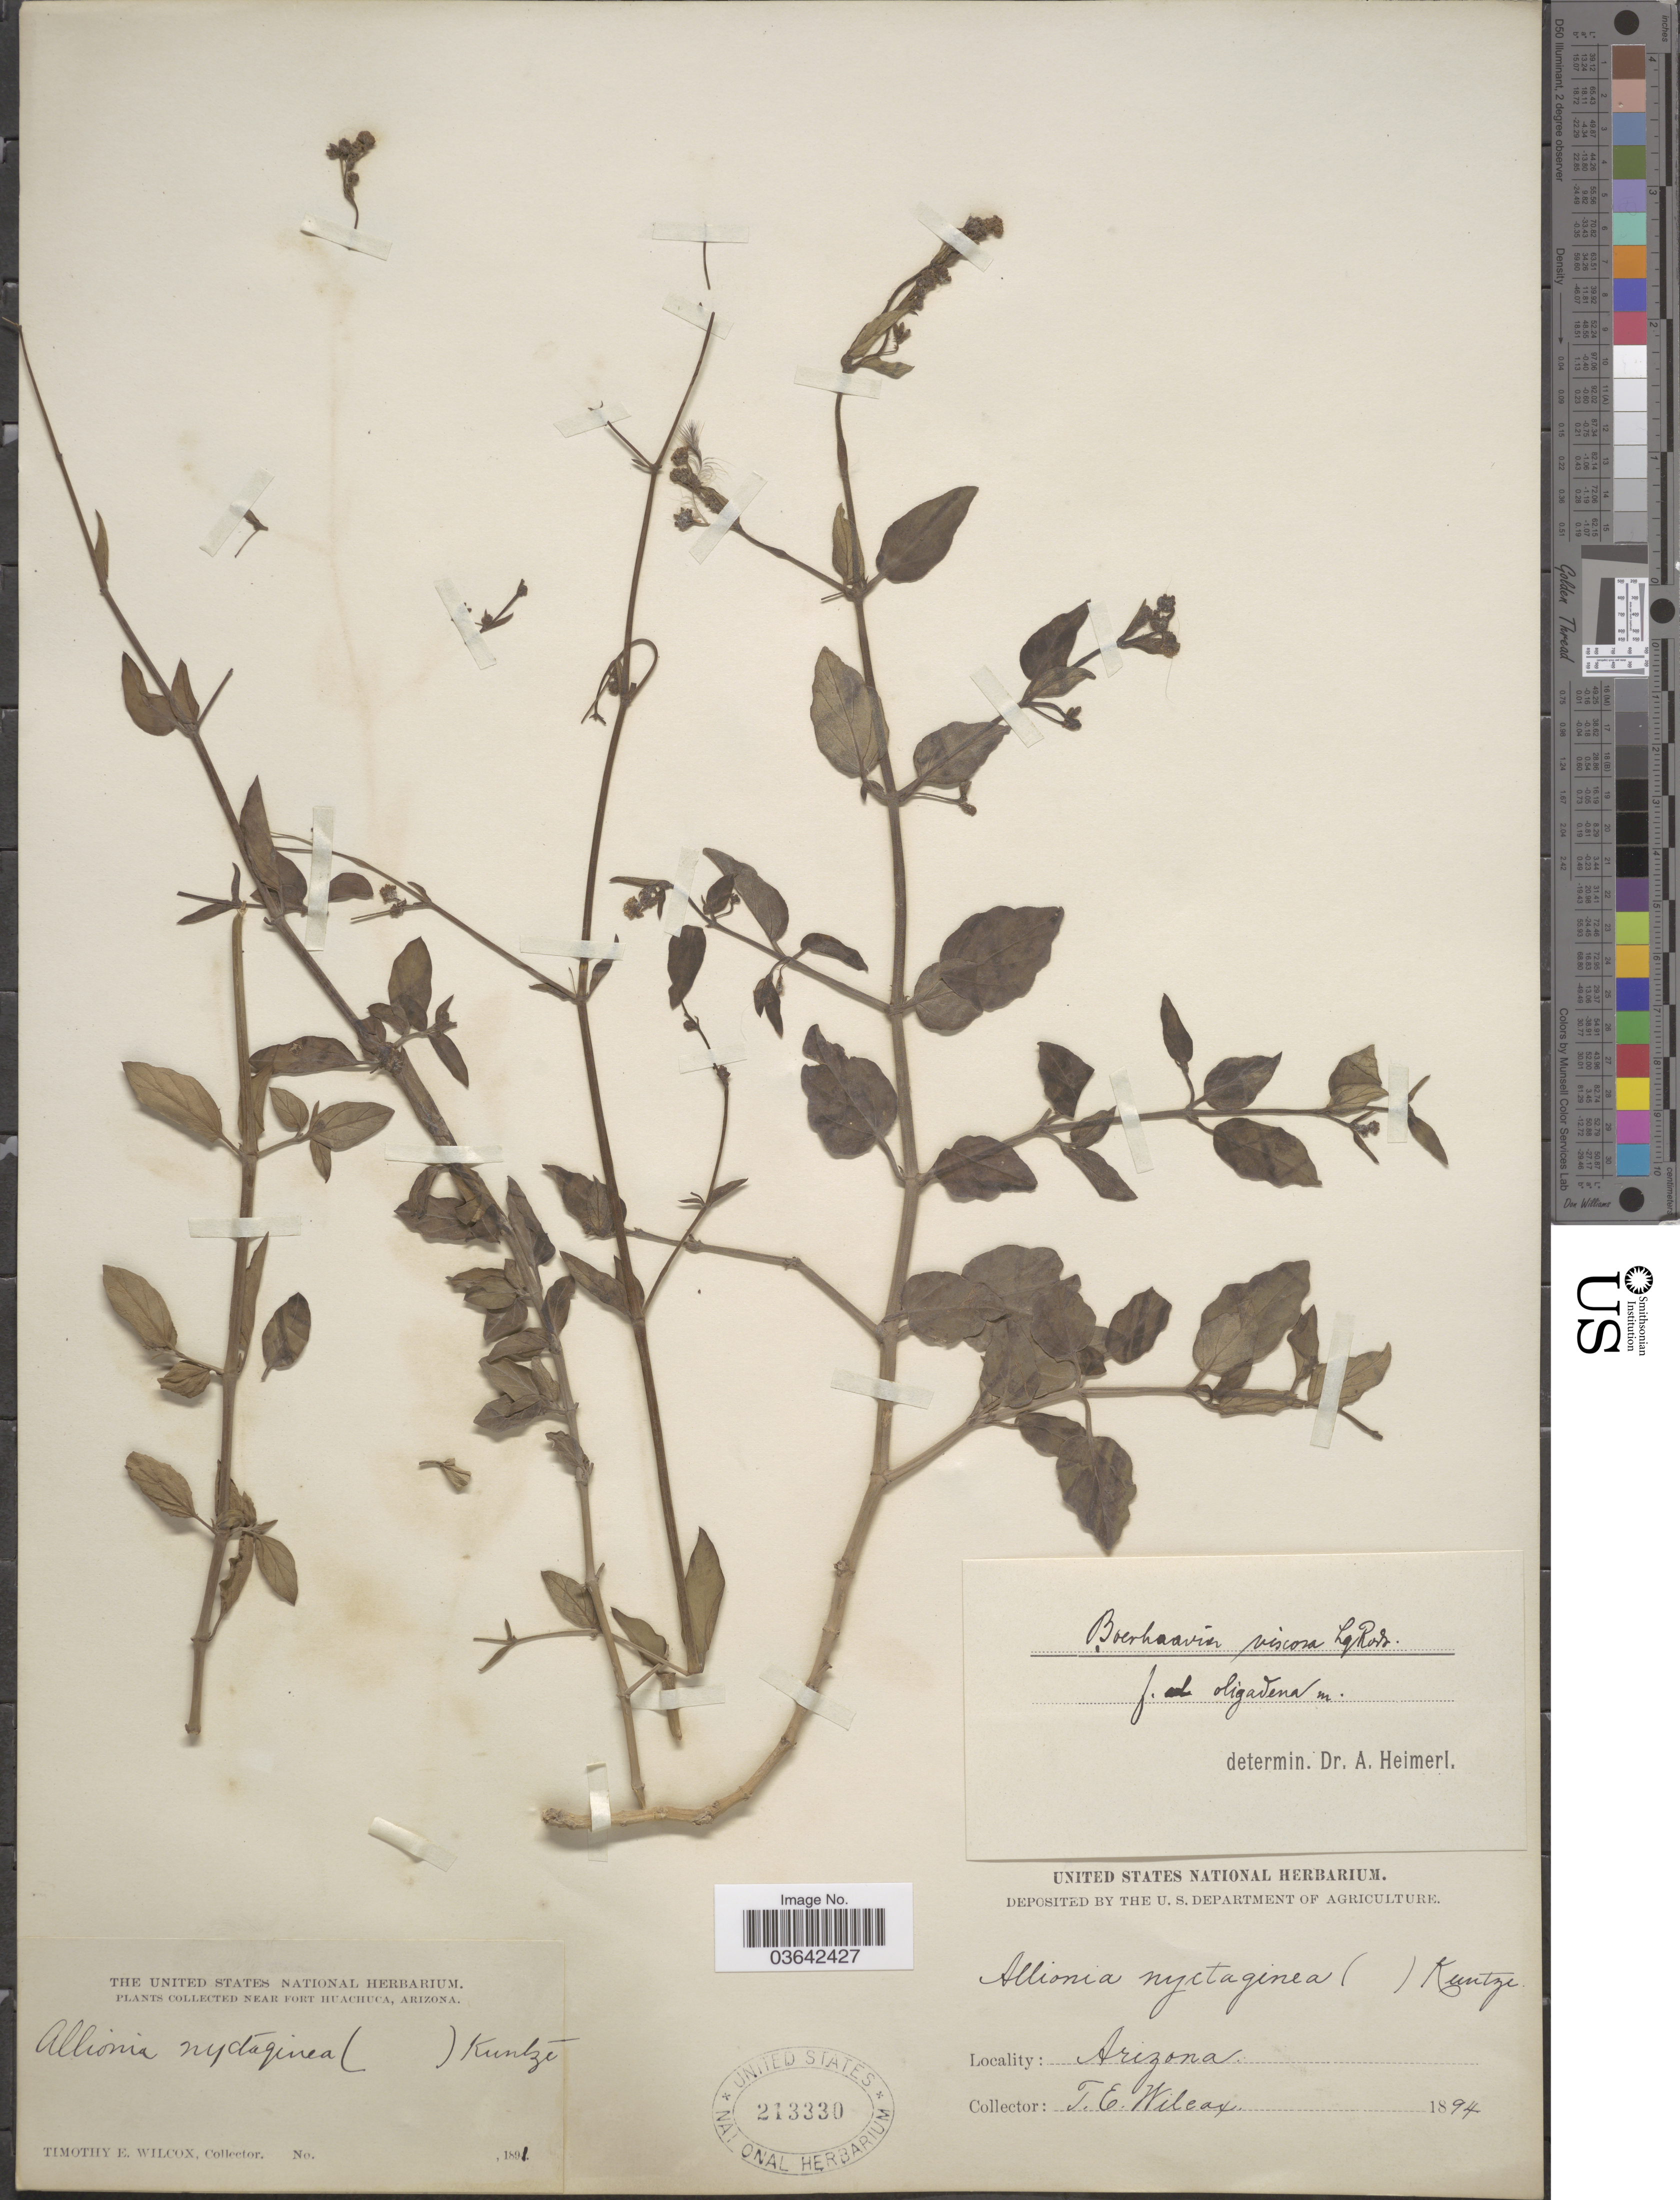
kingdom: Plantae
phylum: Tracheophyta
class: Magnoliopsida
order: Caryophyllales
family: Nyctaginaceae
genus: Boerhavia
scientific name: Boerhavia coccinea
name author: Mill.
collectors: T. E. Wilcox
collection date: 1891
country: United States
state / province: Arizona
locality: Near Fort Huachuca.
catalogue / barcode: US 213330